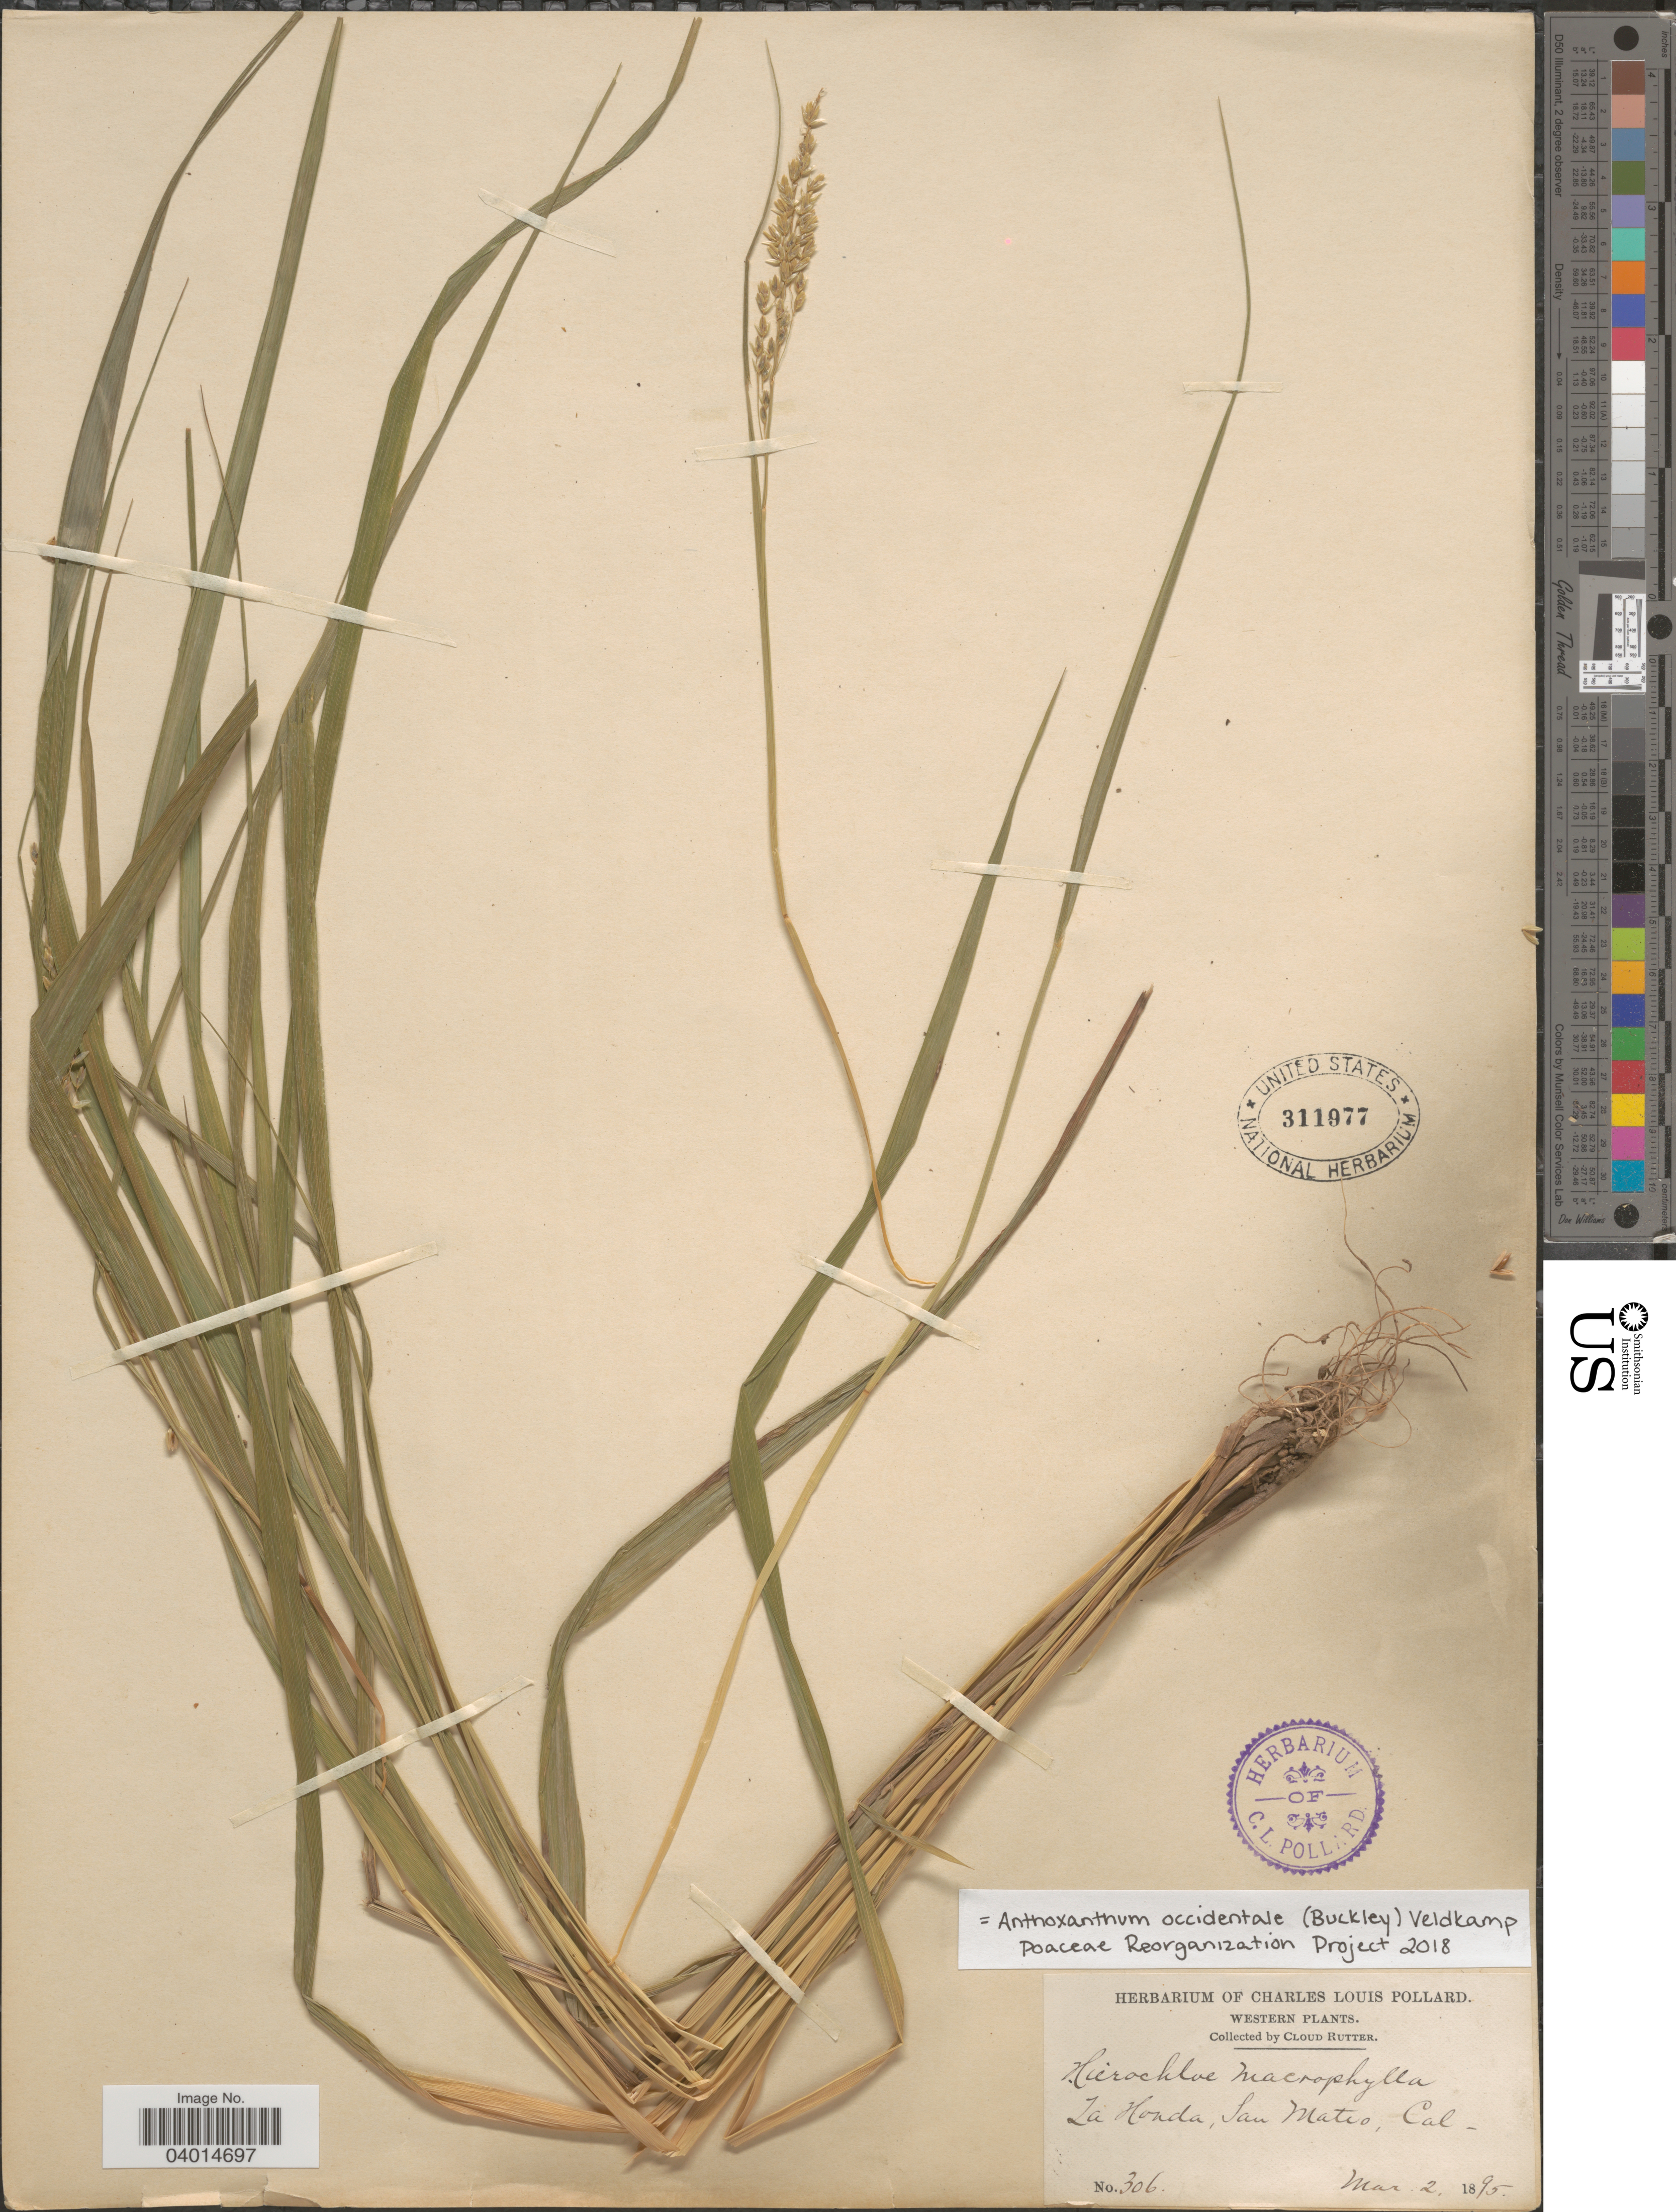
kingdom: Plantae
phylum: Tracheophyta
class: Liliopsida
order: Poales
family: Poaceae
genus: Anthoxanthum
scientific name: Anthoxanthum occidentale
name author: (Buckley) Veldkamp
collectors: C. Rutter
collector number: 306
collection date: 1895-03-02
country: United States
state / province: California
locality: Western. La Honda, San Mateo.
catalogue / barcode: US 311977